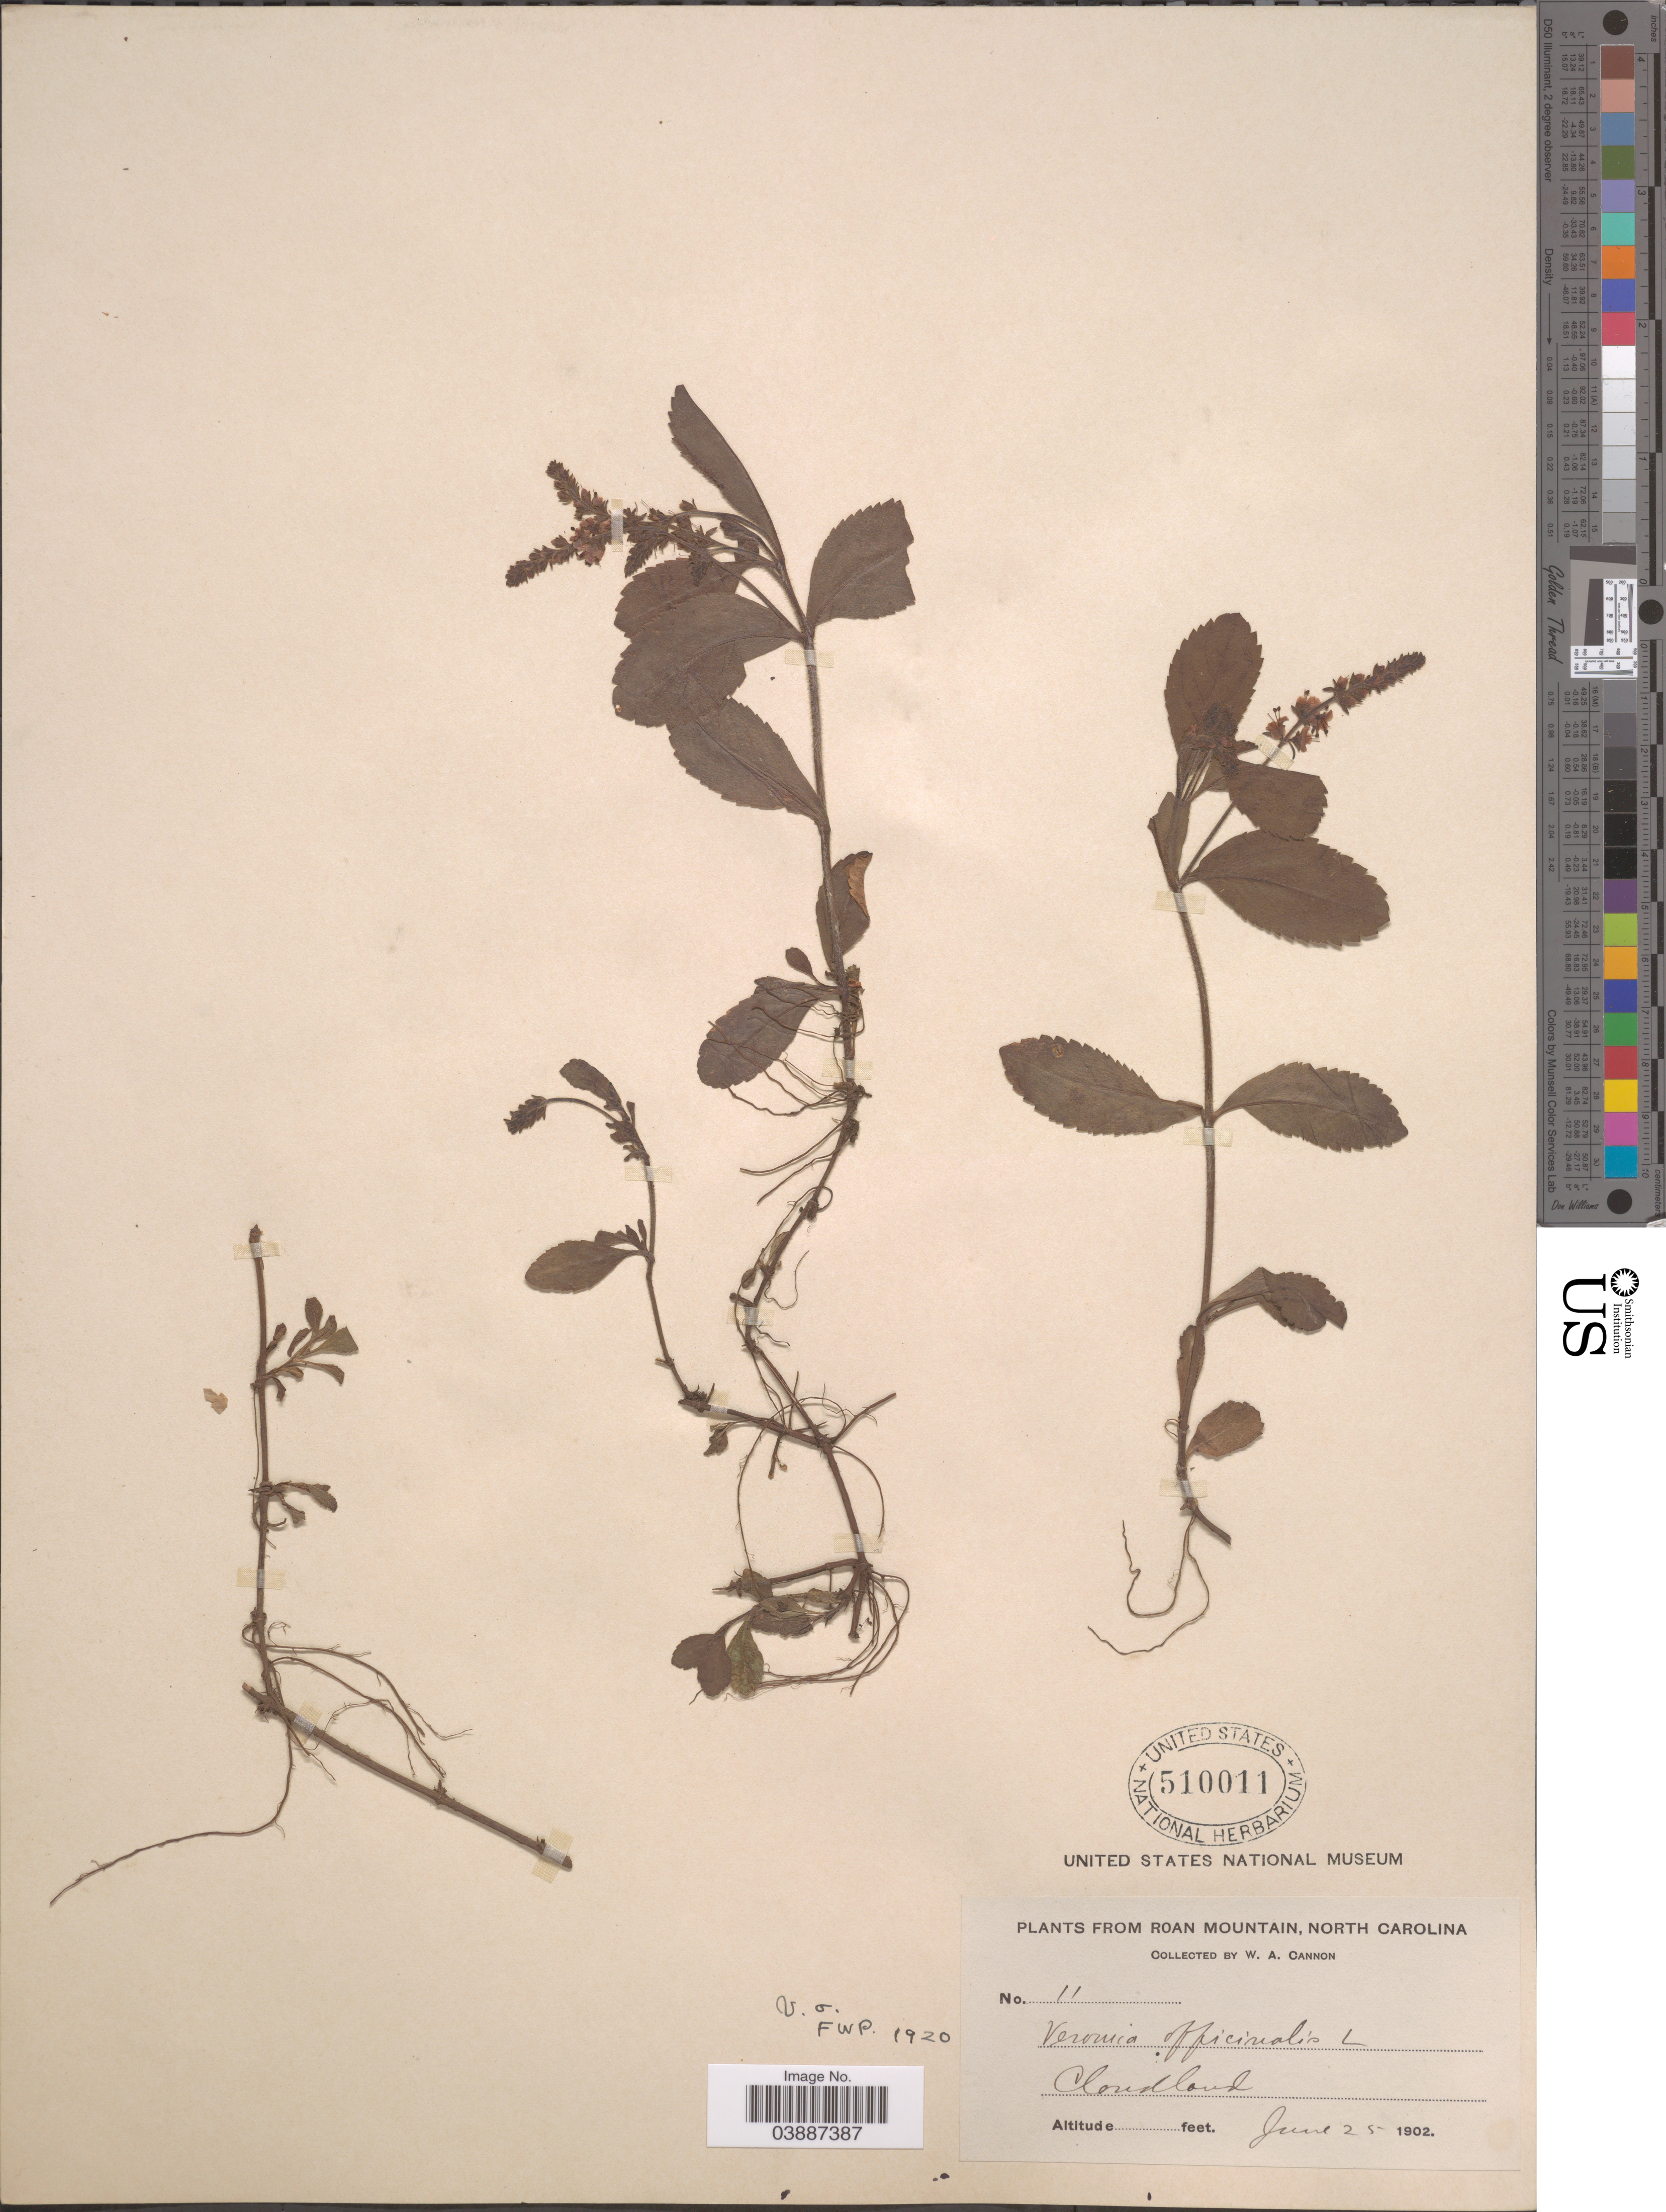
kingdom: Plantae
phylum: Tracheophyta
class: Magnoliopsida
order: Lamiales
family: Plantaginaceae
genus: Veronica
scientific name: Veronica officinalis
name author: L.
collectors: W. Cannon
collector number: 11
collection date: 1902-06-25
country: United States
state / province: North Carolina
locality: Roan Mountain. Cloudloud.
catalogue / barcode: US 510011